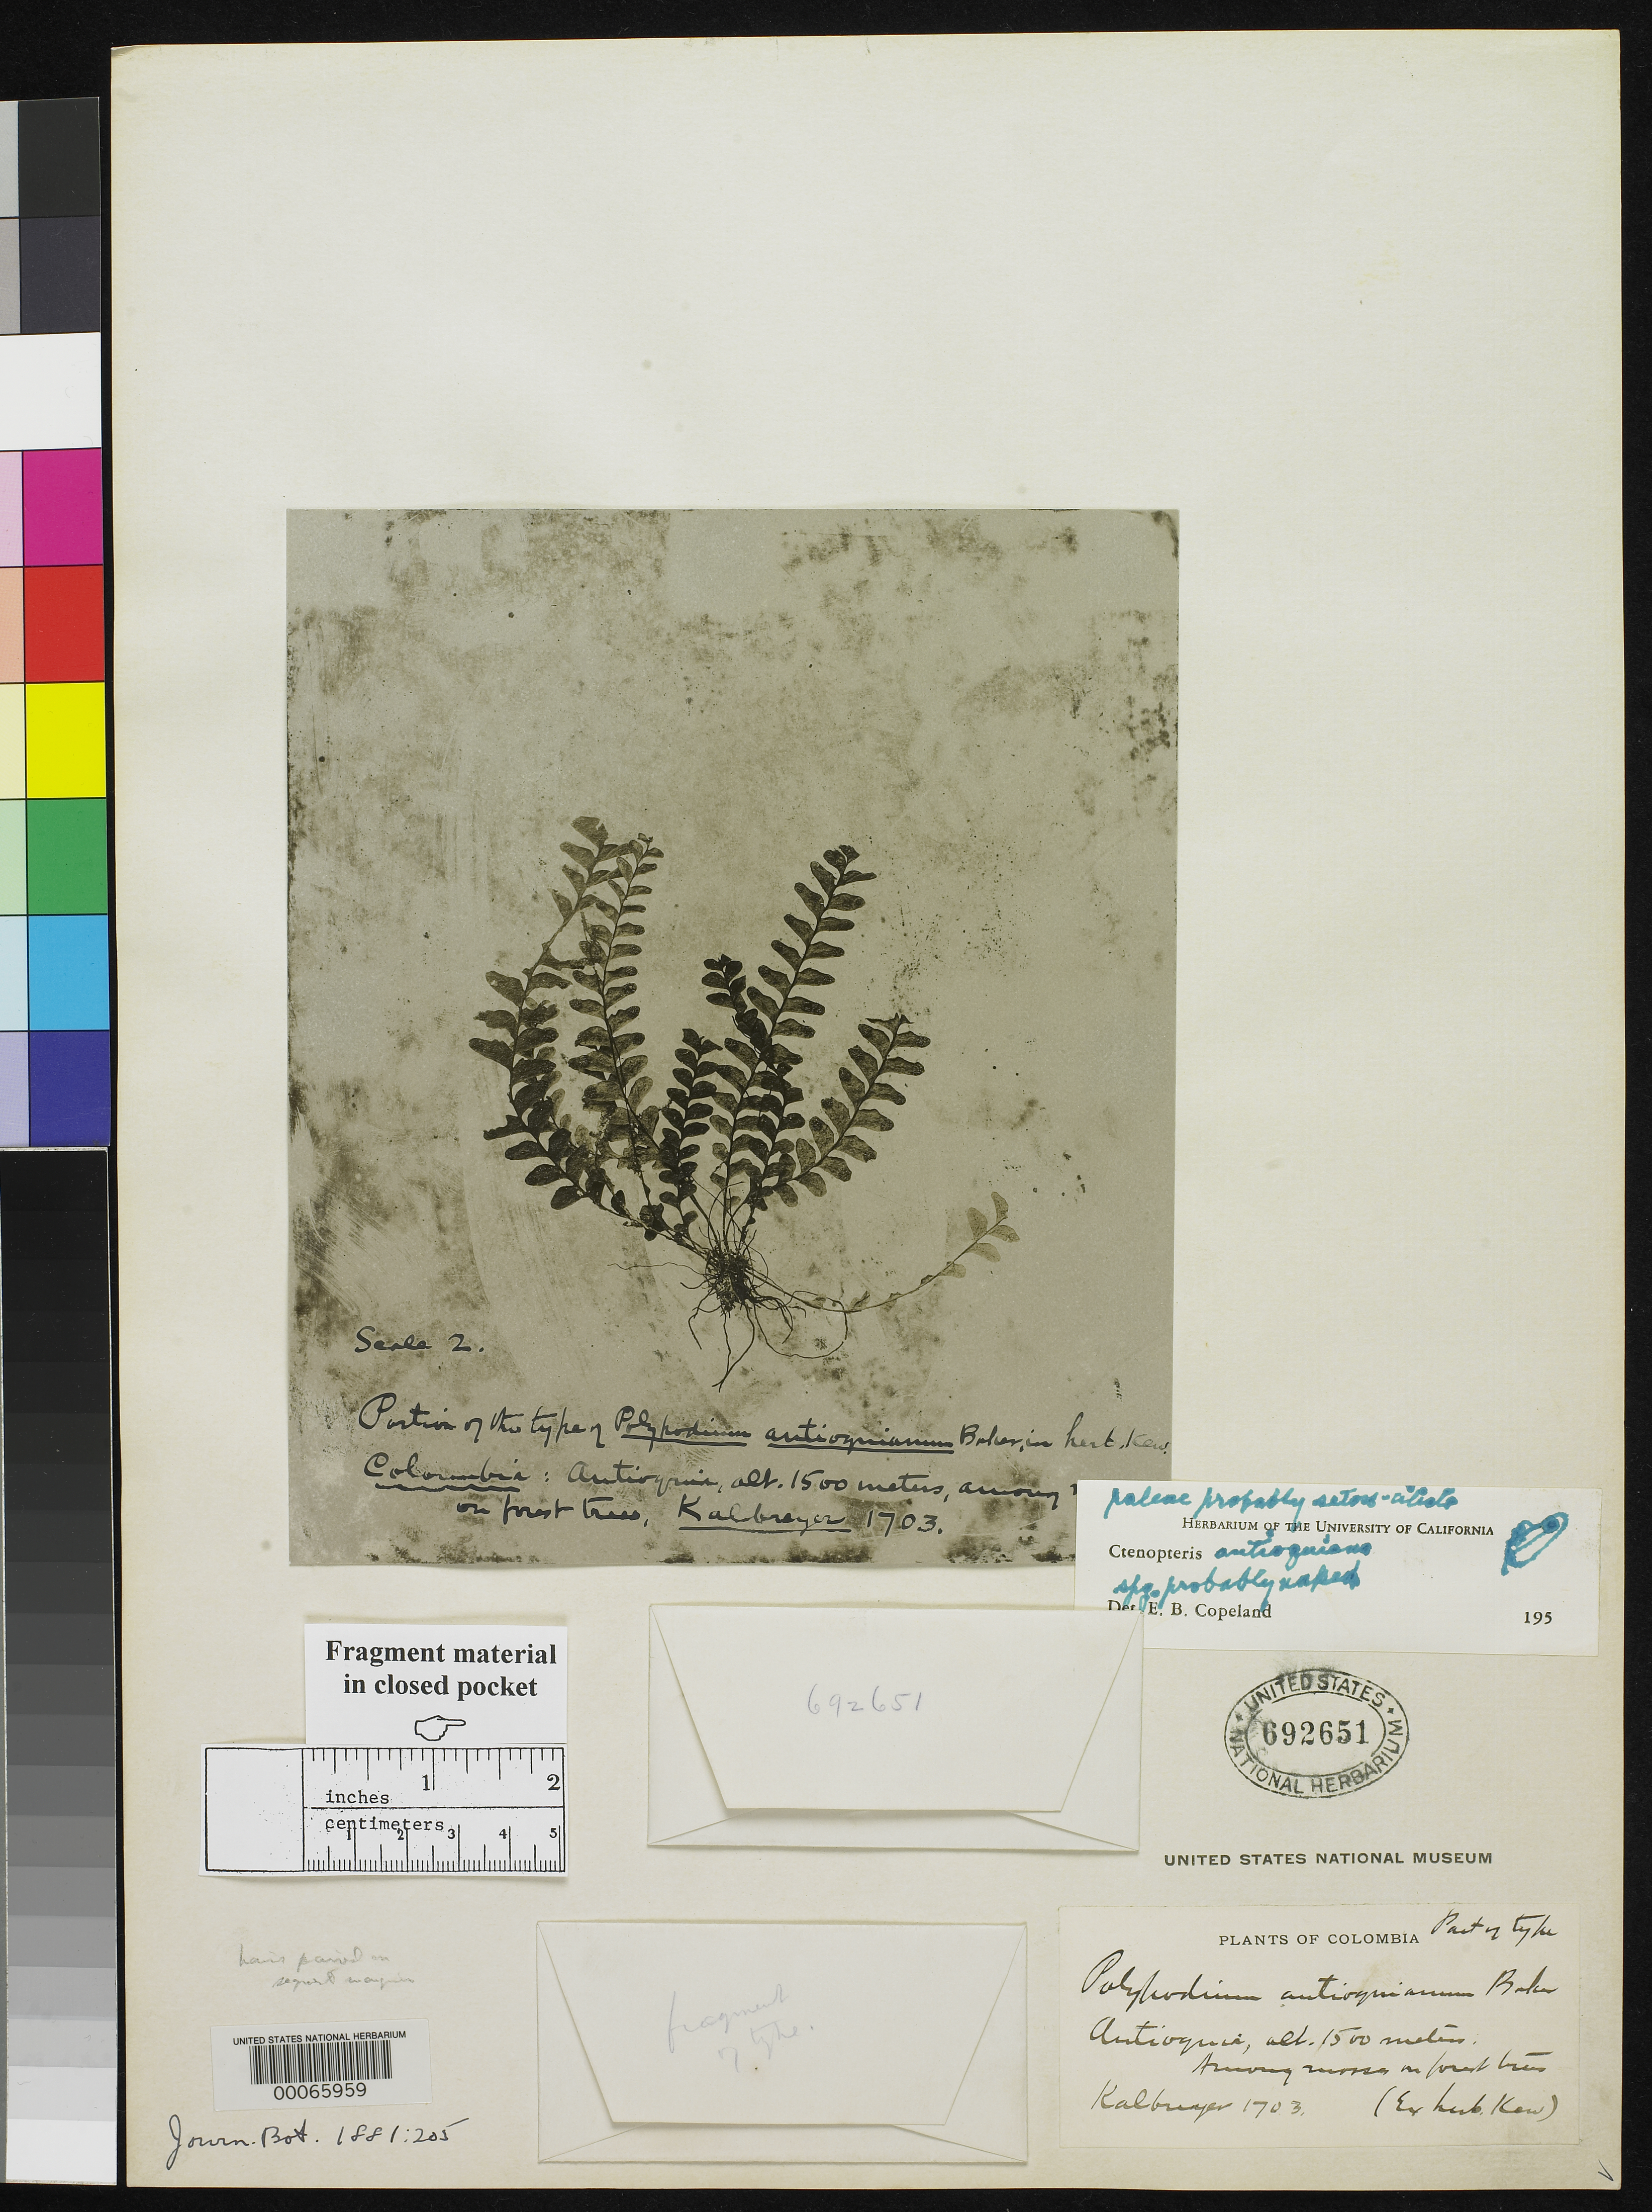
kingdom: Plantae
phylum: Tracheophyta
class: Polypodiopsida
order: Polypodiales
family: Polypodiaceae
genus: Polypodium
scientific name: Polypodium antioquianum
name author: Baker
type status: Type Fragment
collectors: W. Kalbreyer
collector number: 1703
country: Colombia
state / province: Antioquia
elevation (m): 1500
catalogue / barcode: US 692651